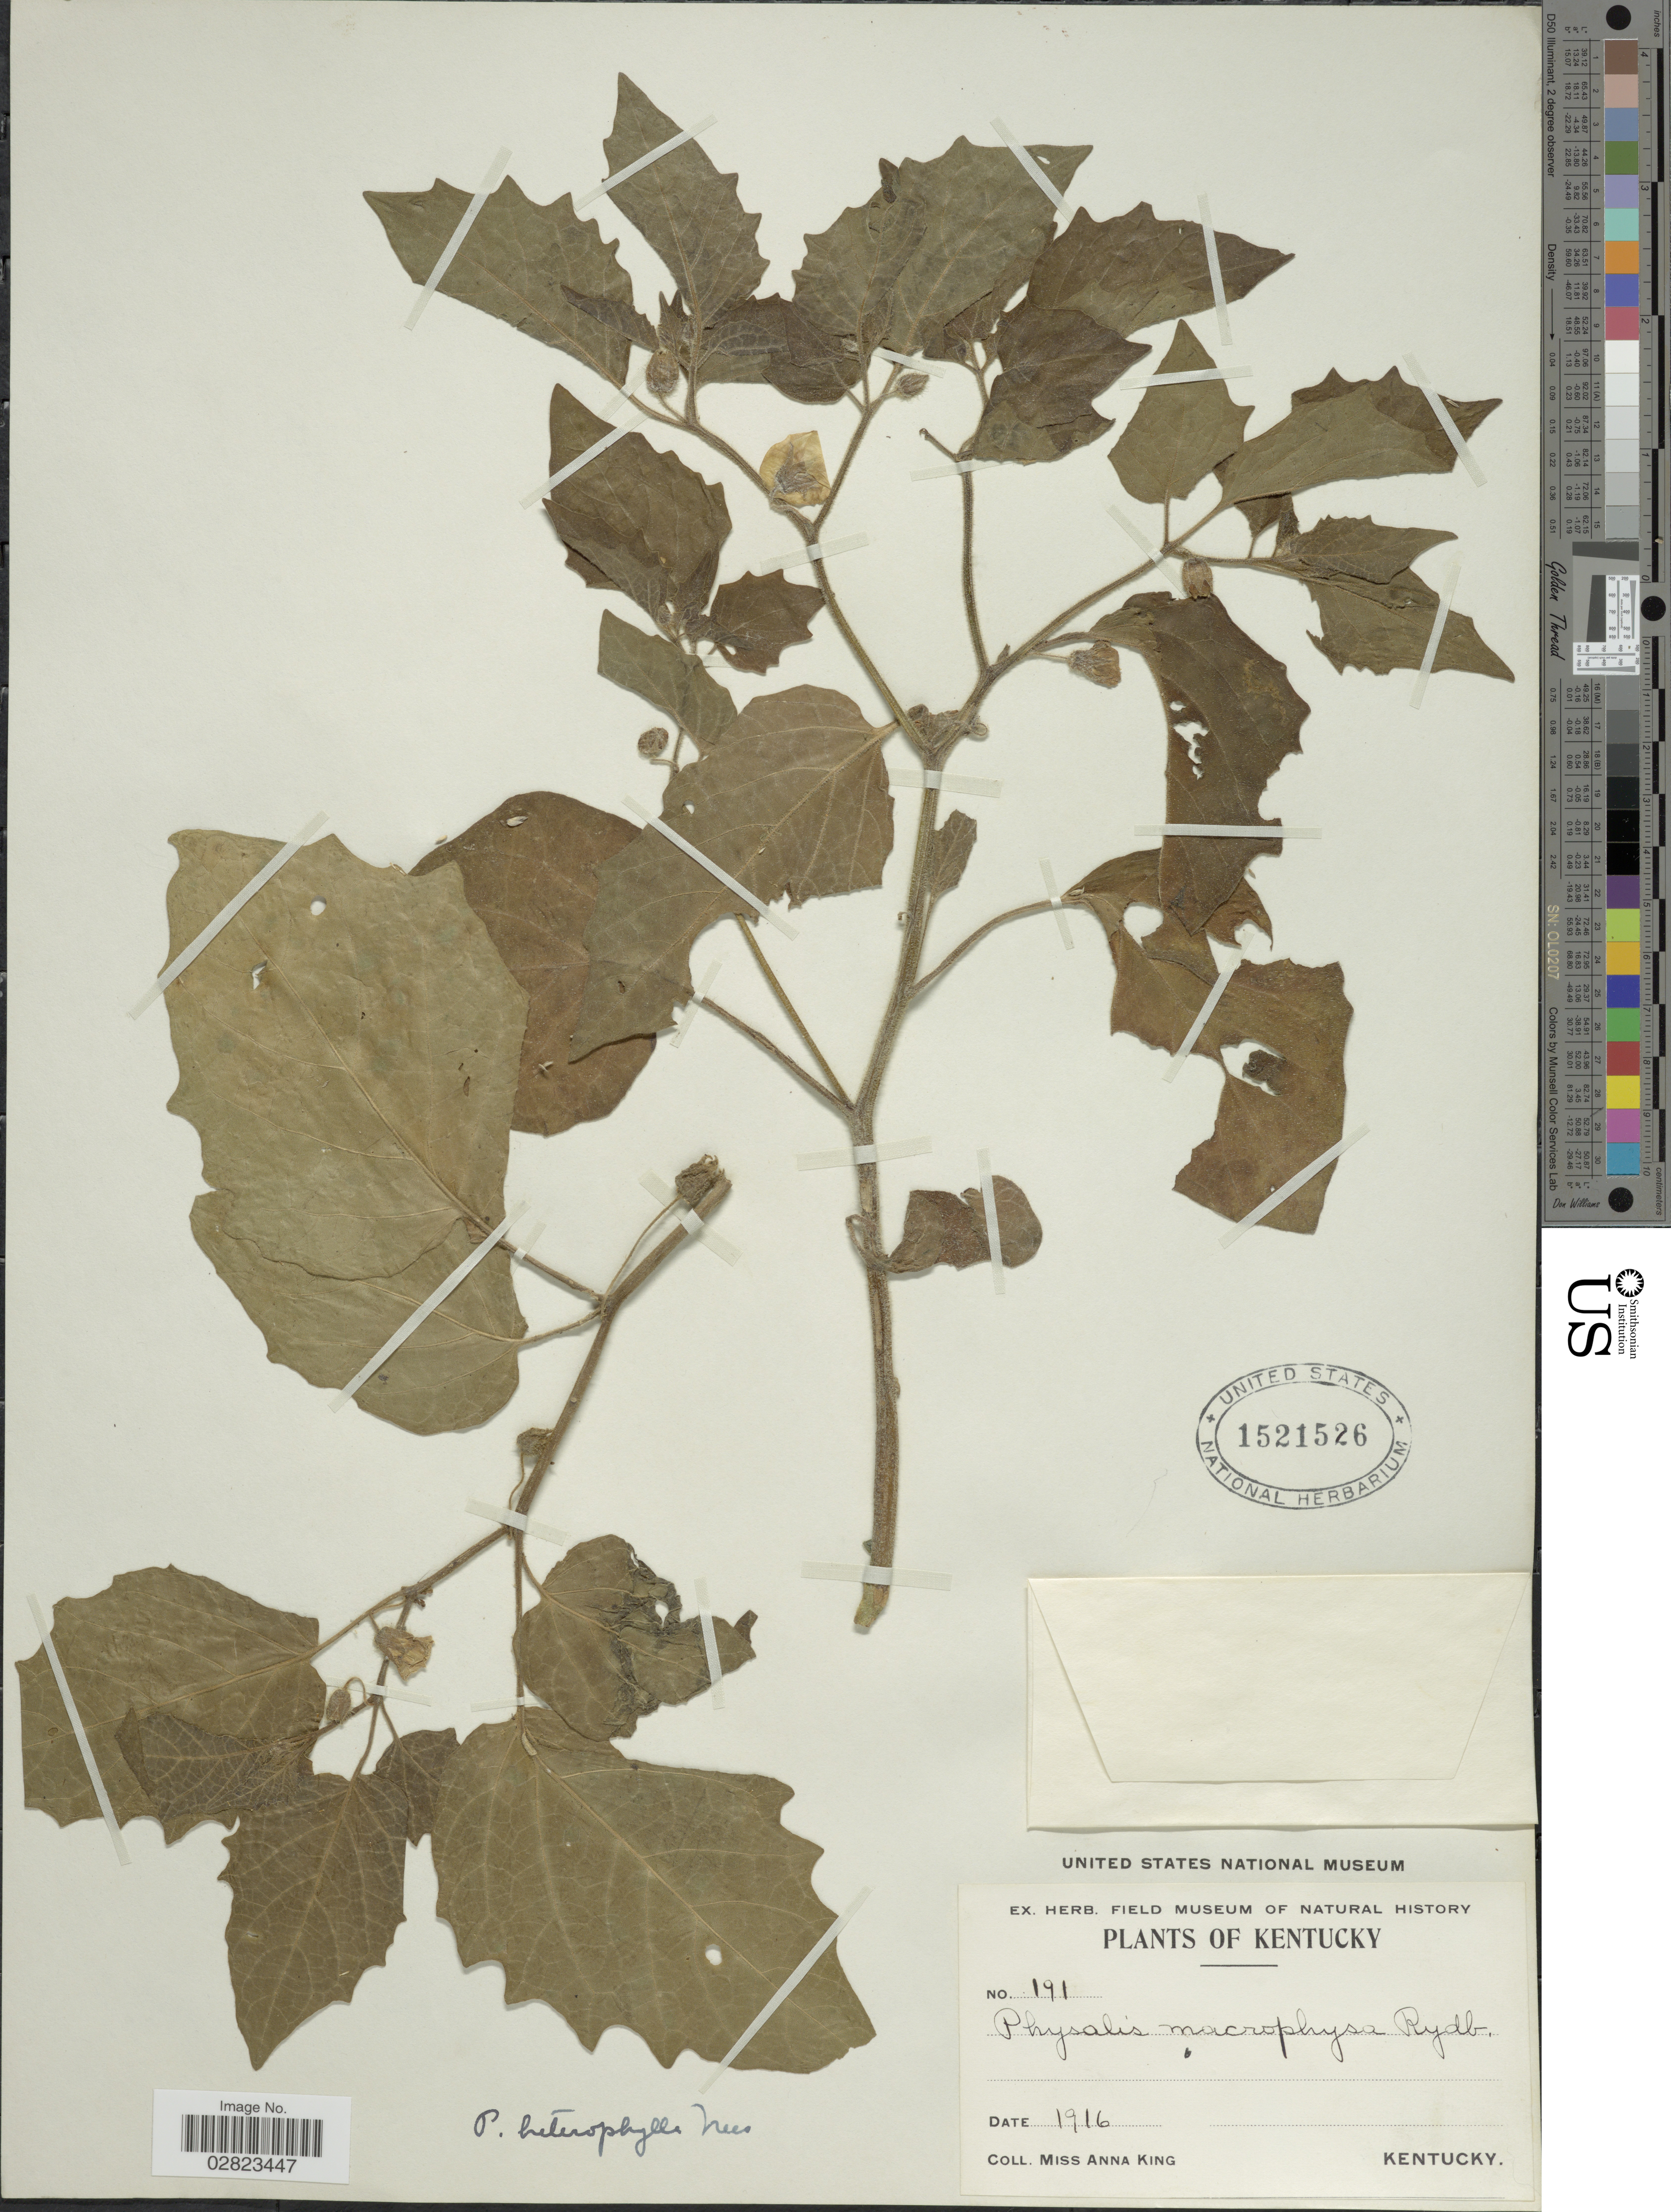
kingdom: Plantae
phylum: Tracheophyta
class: Magnoliopsida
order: Solanales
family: Solanaceae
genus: Physalis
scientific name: Physalis heterophylla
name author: Nees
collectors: A. King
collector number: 191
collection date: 1916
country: United States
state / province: Kentucky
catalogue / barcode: US 1521526